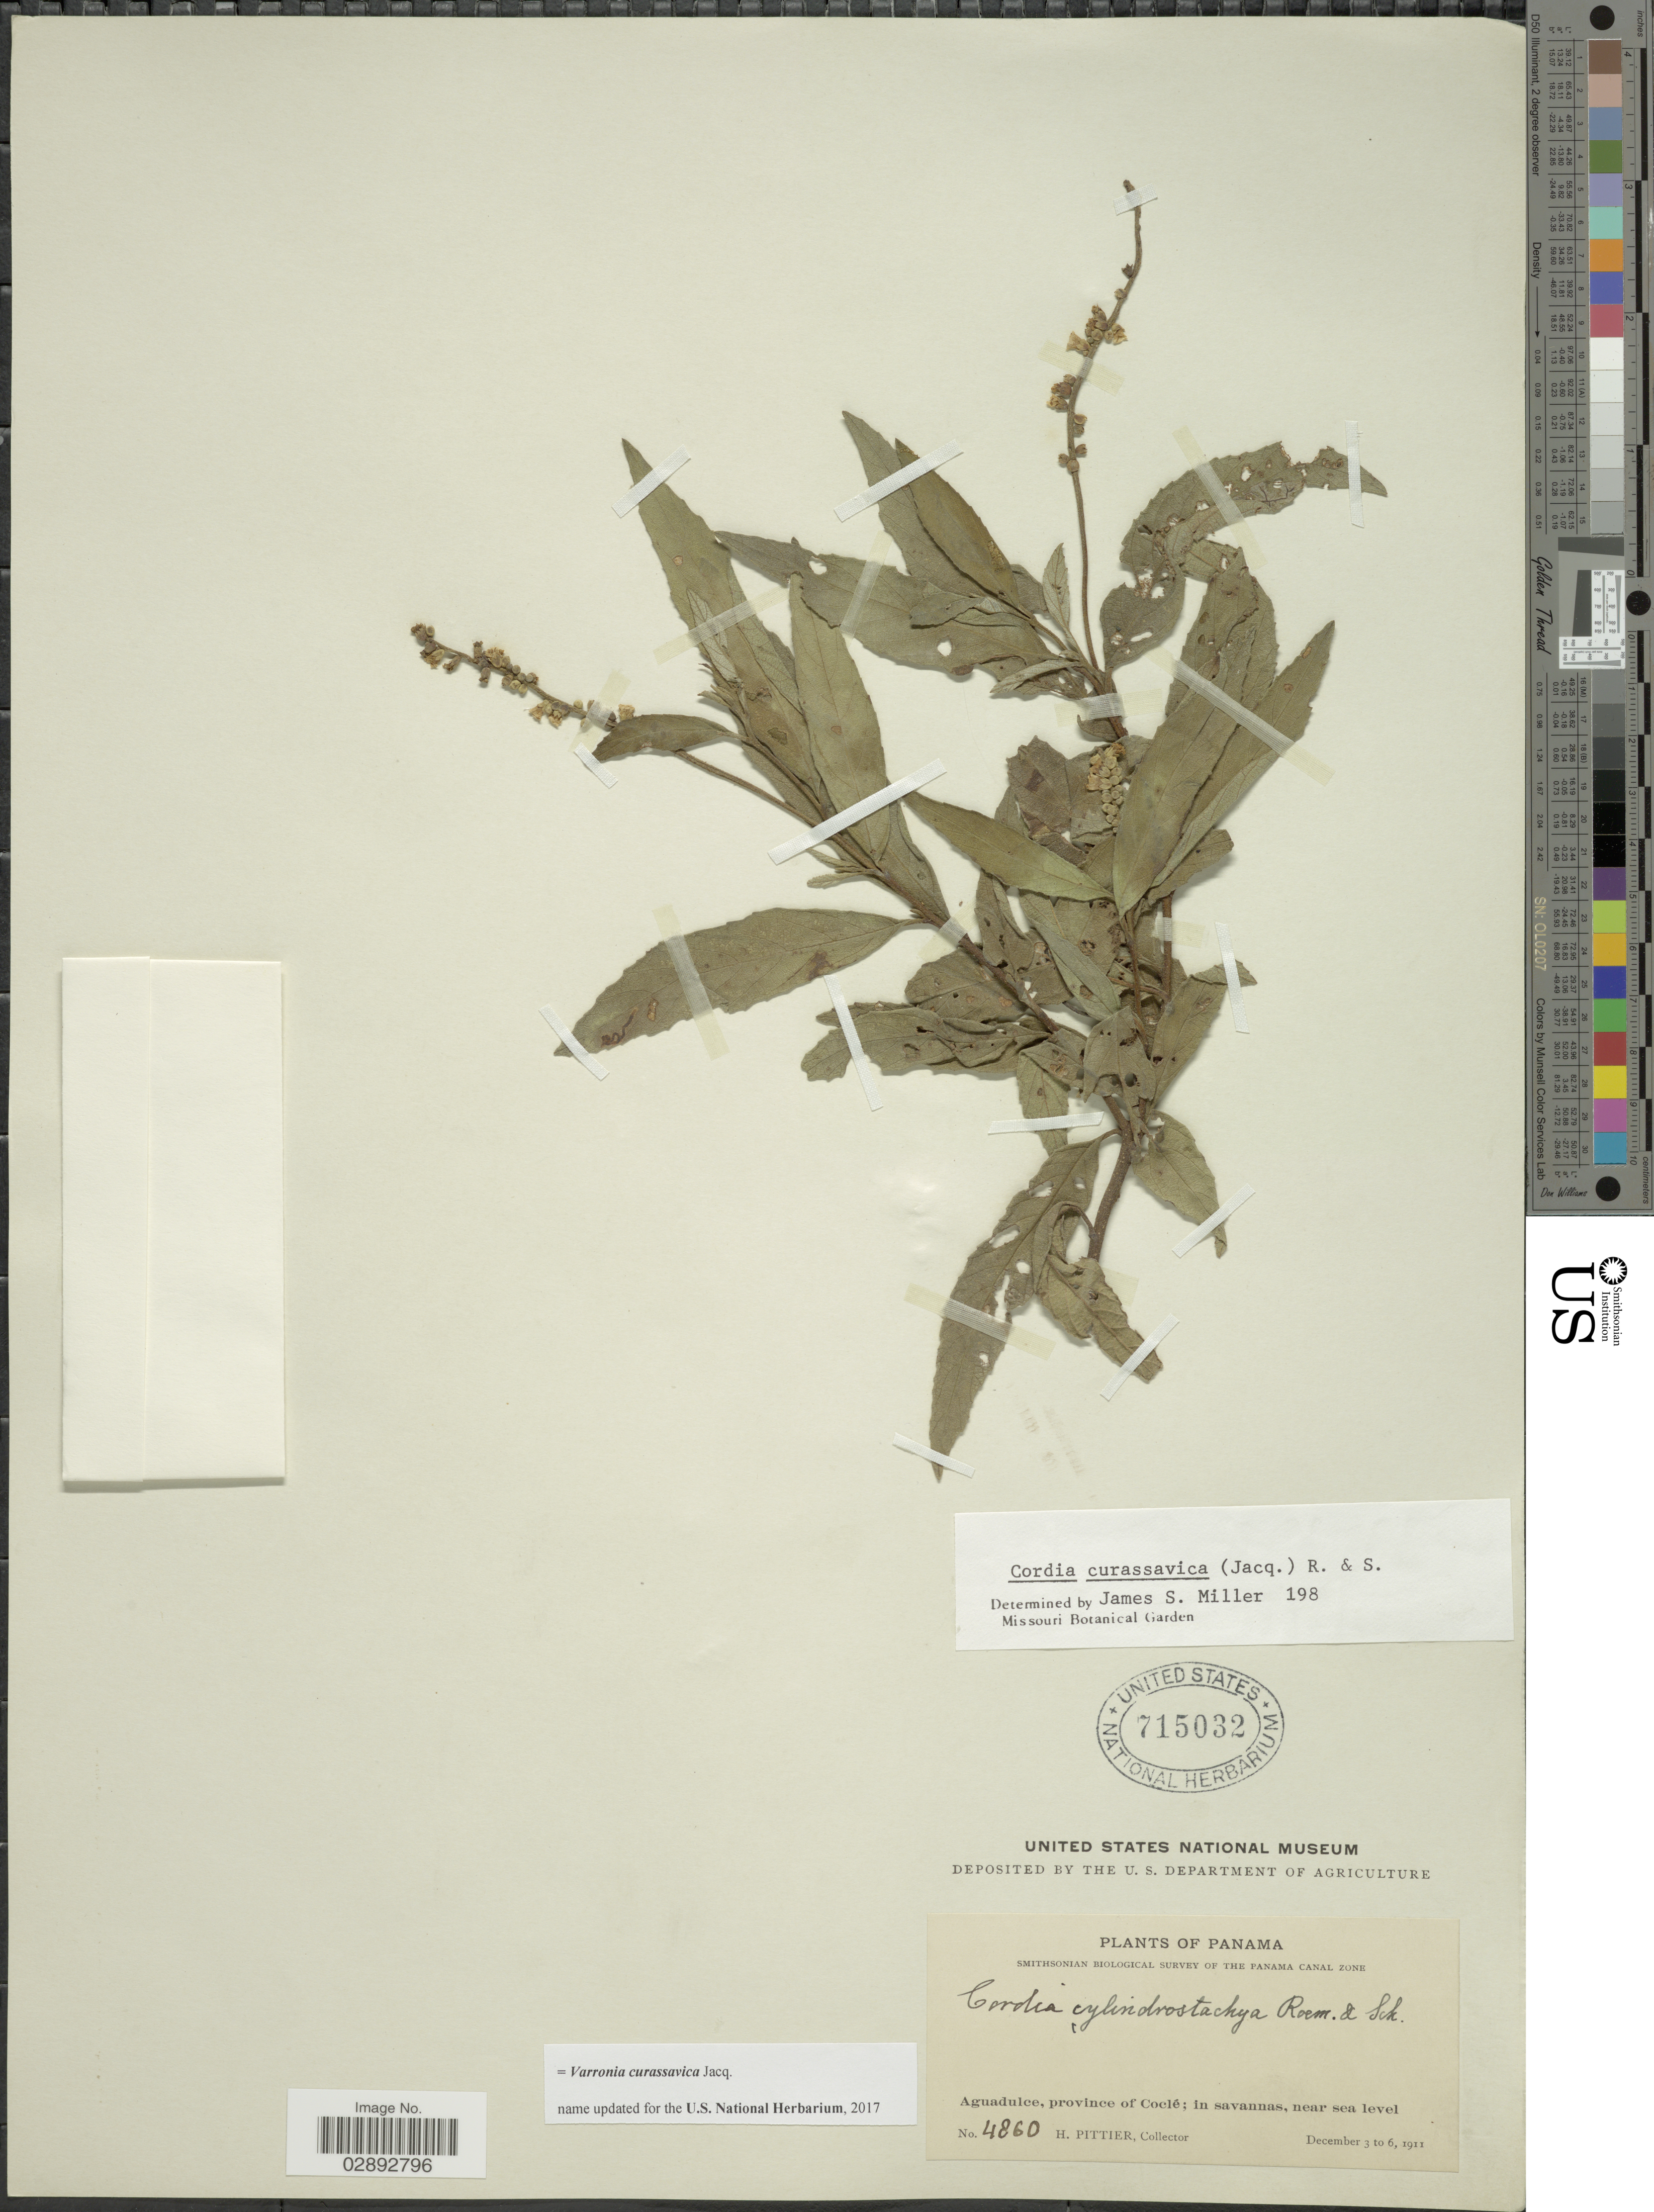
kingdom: Plantae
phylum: Tracheophyta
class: Magnoliopsida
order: Boraginales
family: Cordiaceae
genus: Varronia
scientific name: Varronia curassavica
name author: Jacq.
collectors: H. F. Pittier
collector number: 4860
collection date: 1911-12-03/1911-12-06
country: Panama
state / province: Coclé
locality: Aguadulce, province of Coclé.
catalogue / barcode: US 715032